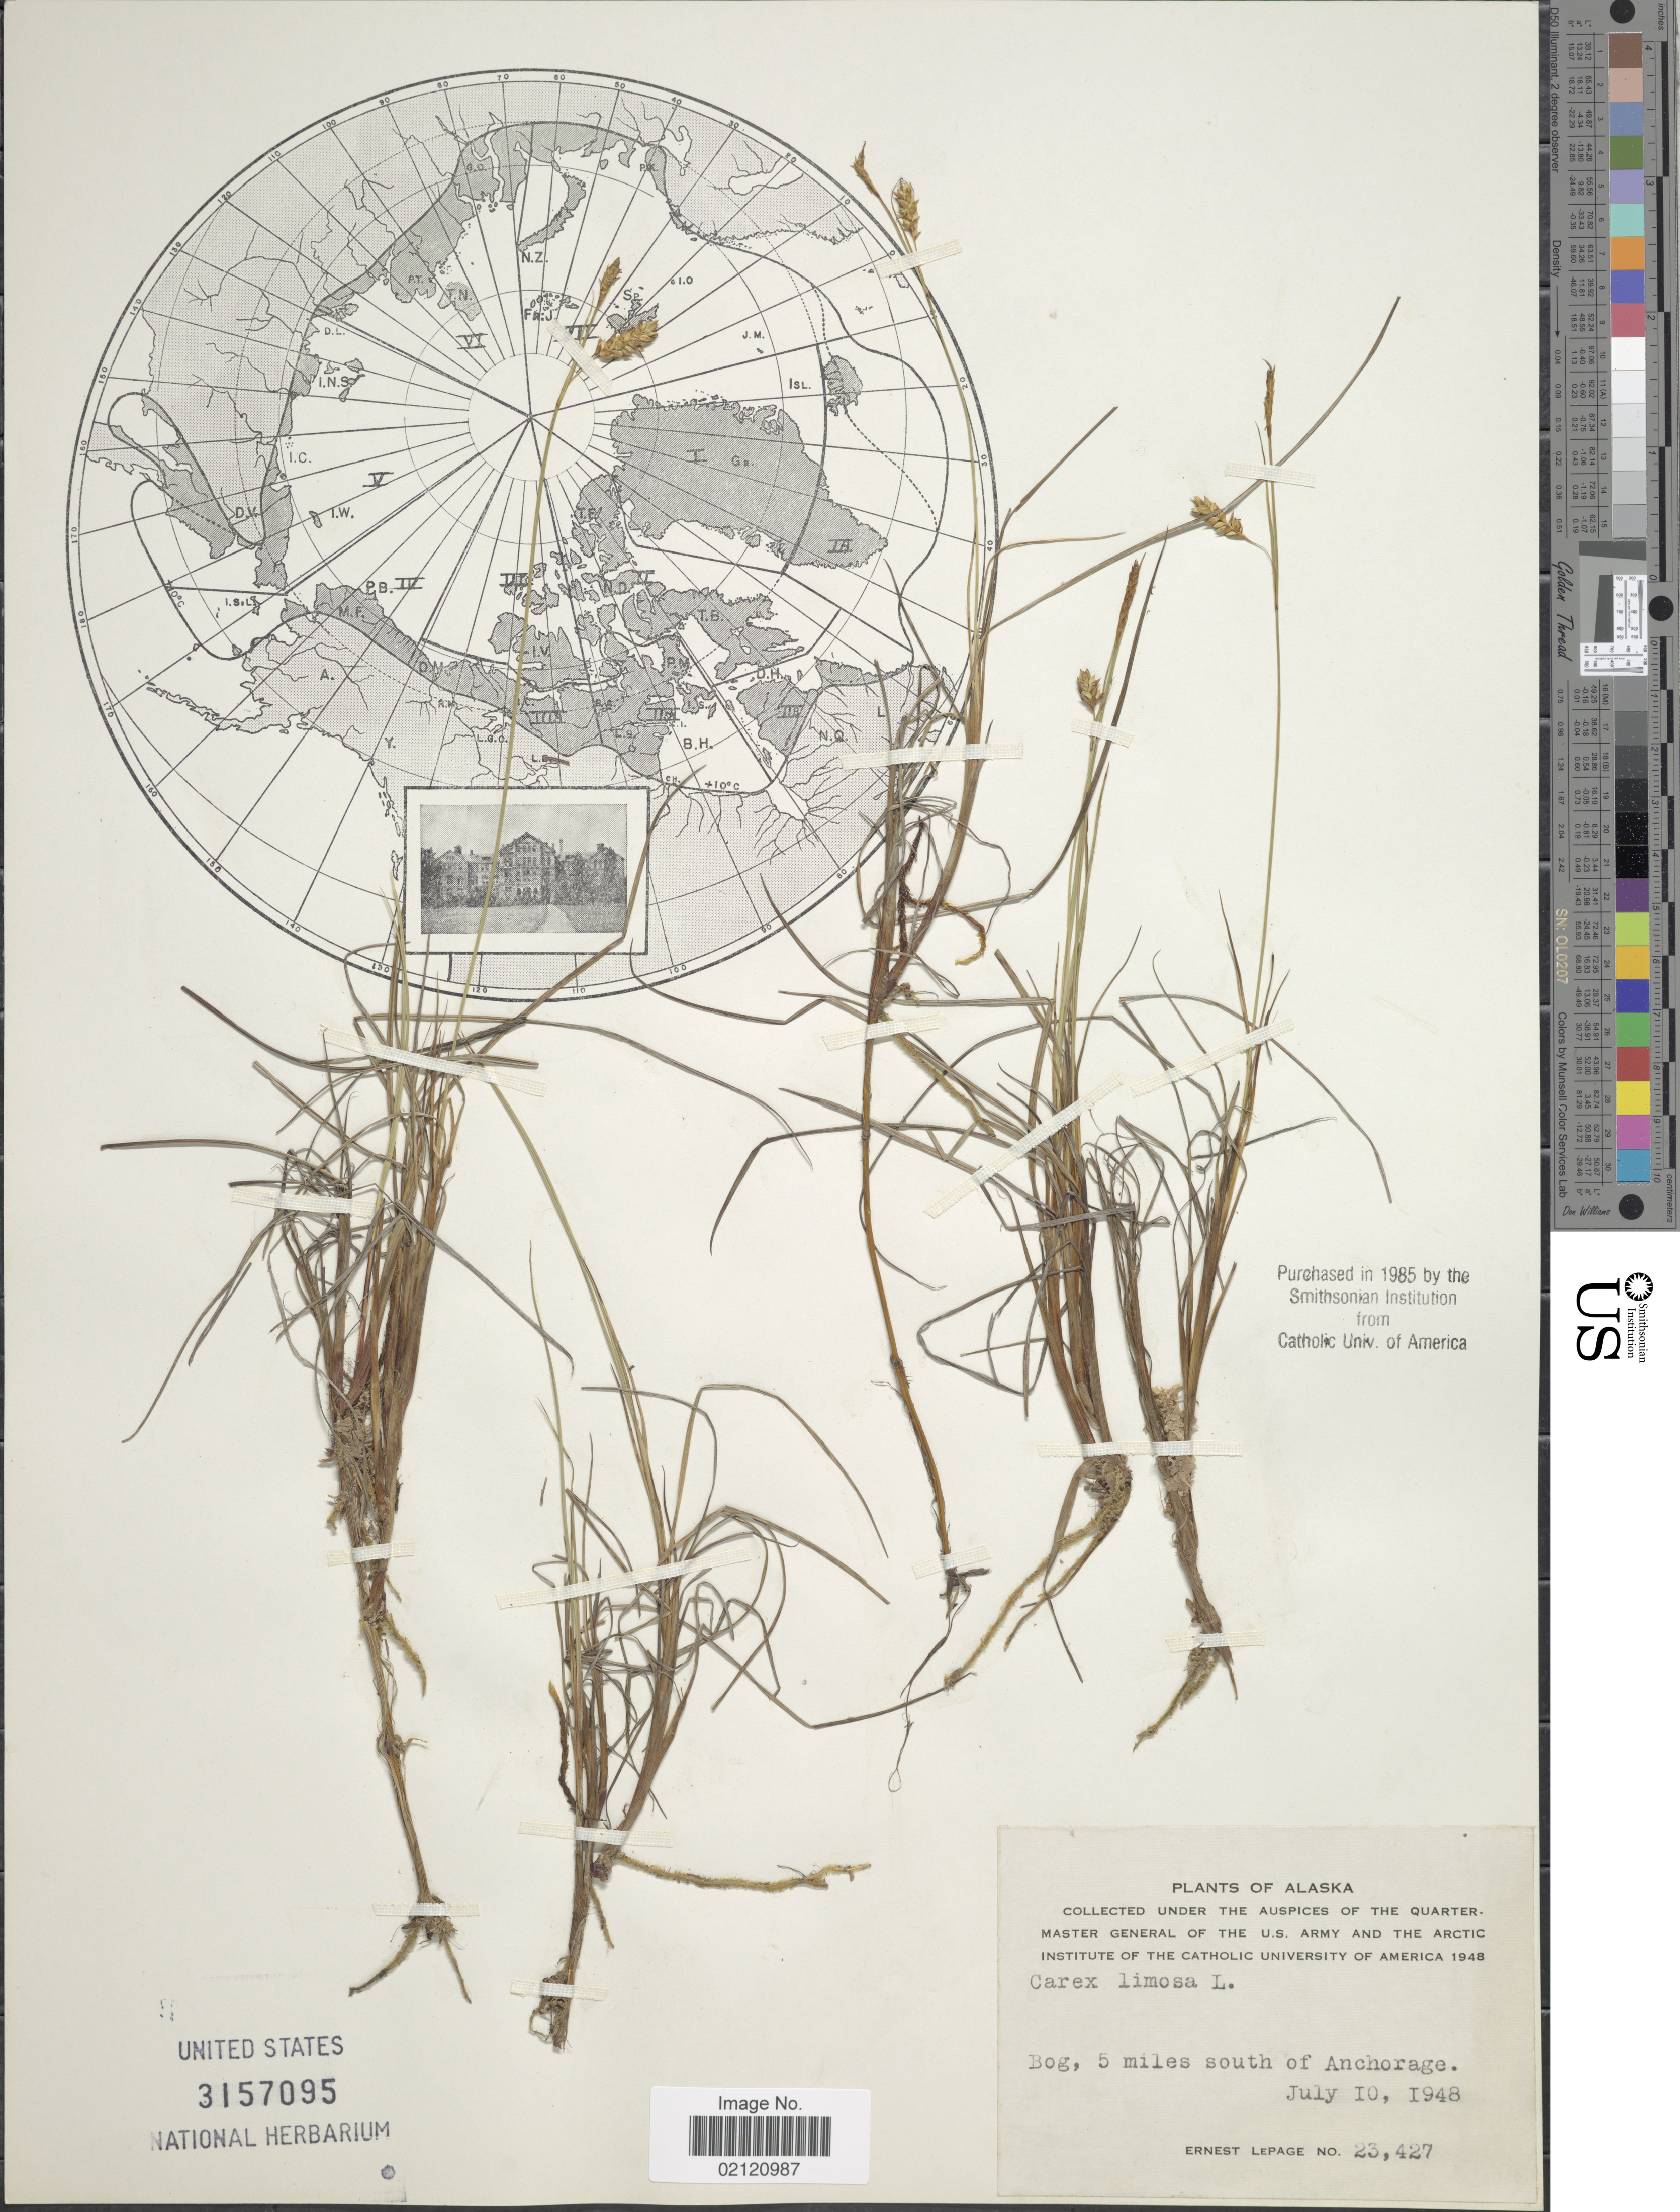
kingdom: Plantae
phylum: Tracheophyta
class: Liliopsida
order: Poales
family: Cyperaceae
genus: Carex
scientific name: Carex limosa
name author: L.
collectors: E. Lepage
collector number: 23427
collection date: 1948-07-10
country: United States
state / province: Alaska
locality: Bog, 5 miles south of Anchorage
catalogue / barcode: US 3157095